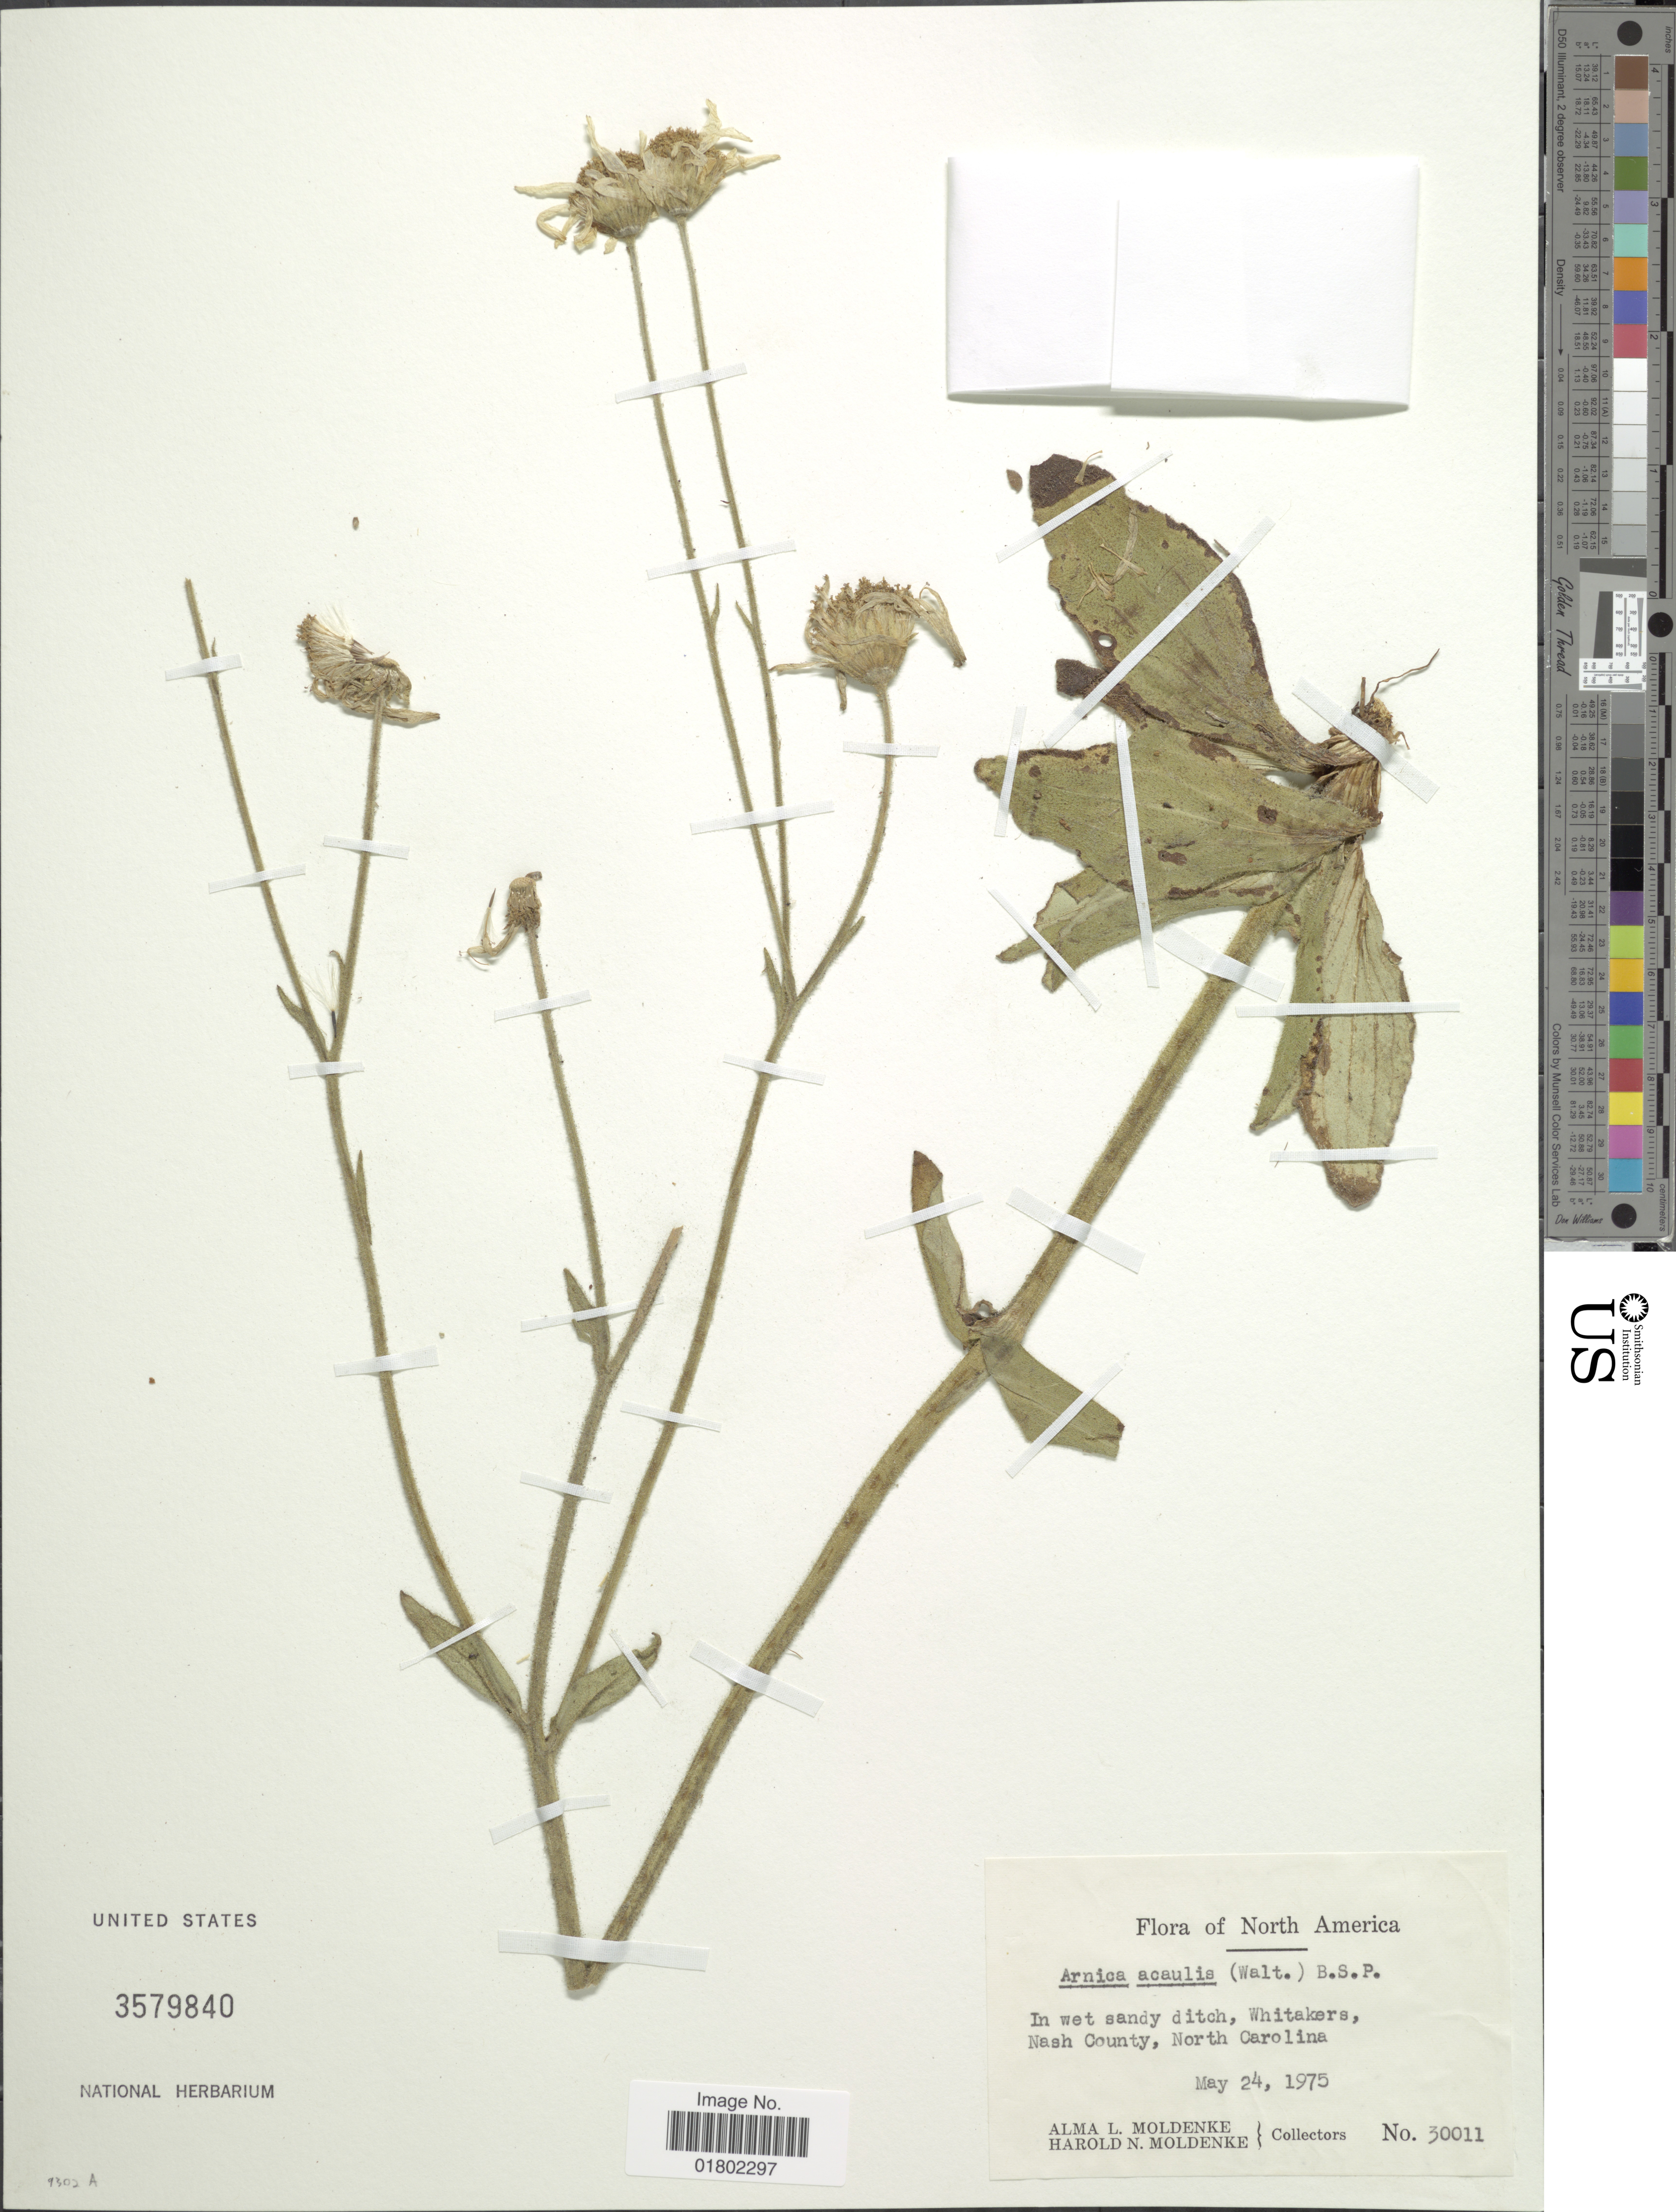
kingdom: Plantae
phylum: Tracheophyta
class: Magnoliopsida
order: Asterales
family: Asteraceae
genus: Arnica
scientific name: Arnica acaulis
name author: (Walter) Britton, Stearns & Poggenb.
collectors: A. L. Moldenke & H. N. Moldenke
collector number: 30011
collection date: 1975-05-24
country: United States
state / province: North Carolina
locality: Whitakers, Nash County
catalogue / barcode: US 3579840